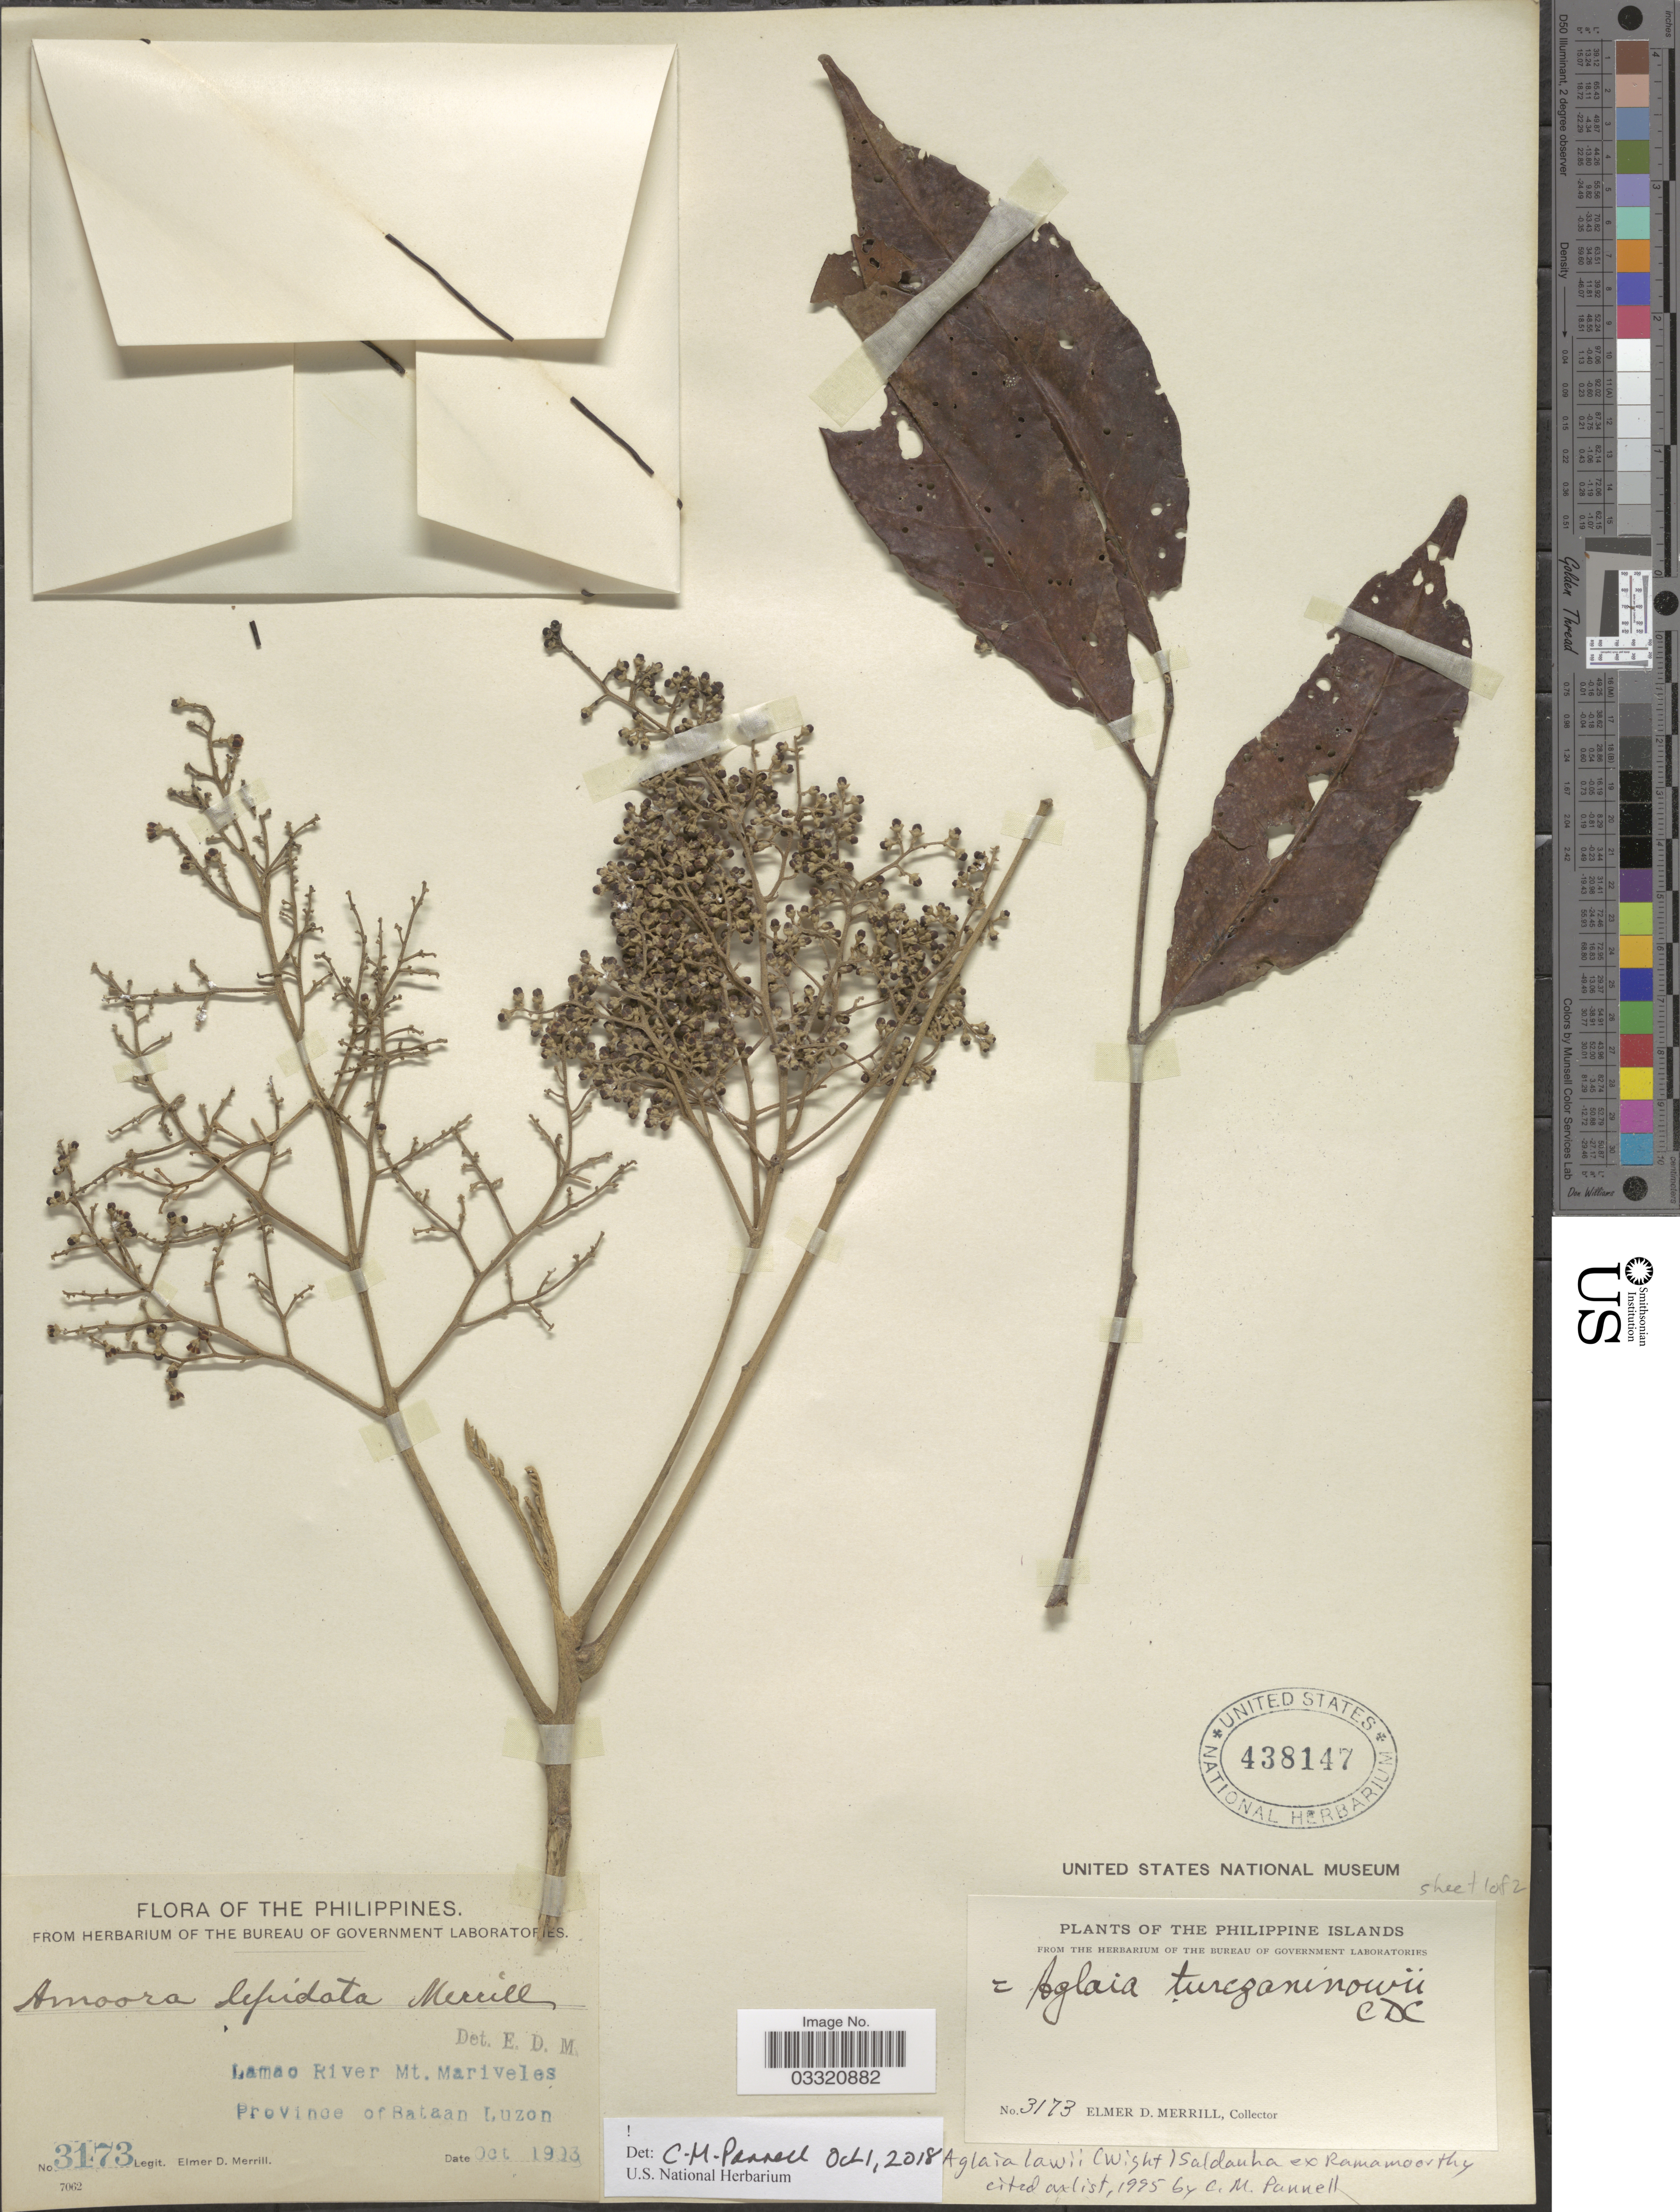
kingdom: Plantae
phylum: Tracheophyta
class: Magnoliopsida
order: Sapindales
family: Meliaceae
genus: Aglaia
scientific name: Aglaia lawii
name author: (Wight) C.J. Saldanha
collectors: E. D. Merrill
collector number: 3173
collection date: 1903-10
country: Philippines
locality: Lamao River Mt. Mariveles Province of Bataan, Luzon.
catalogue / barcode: US 438147